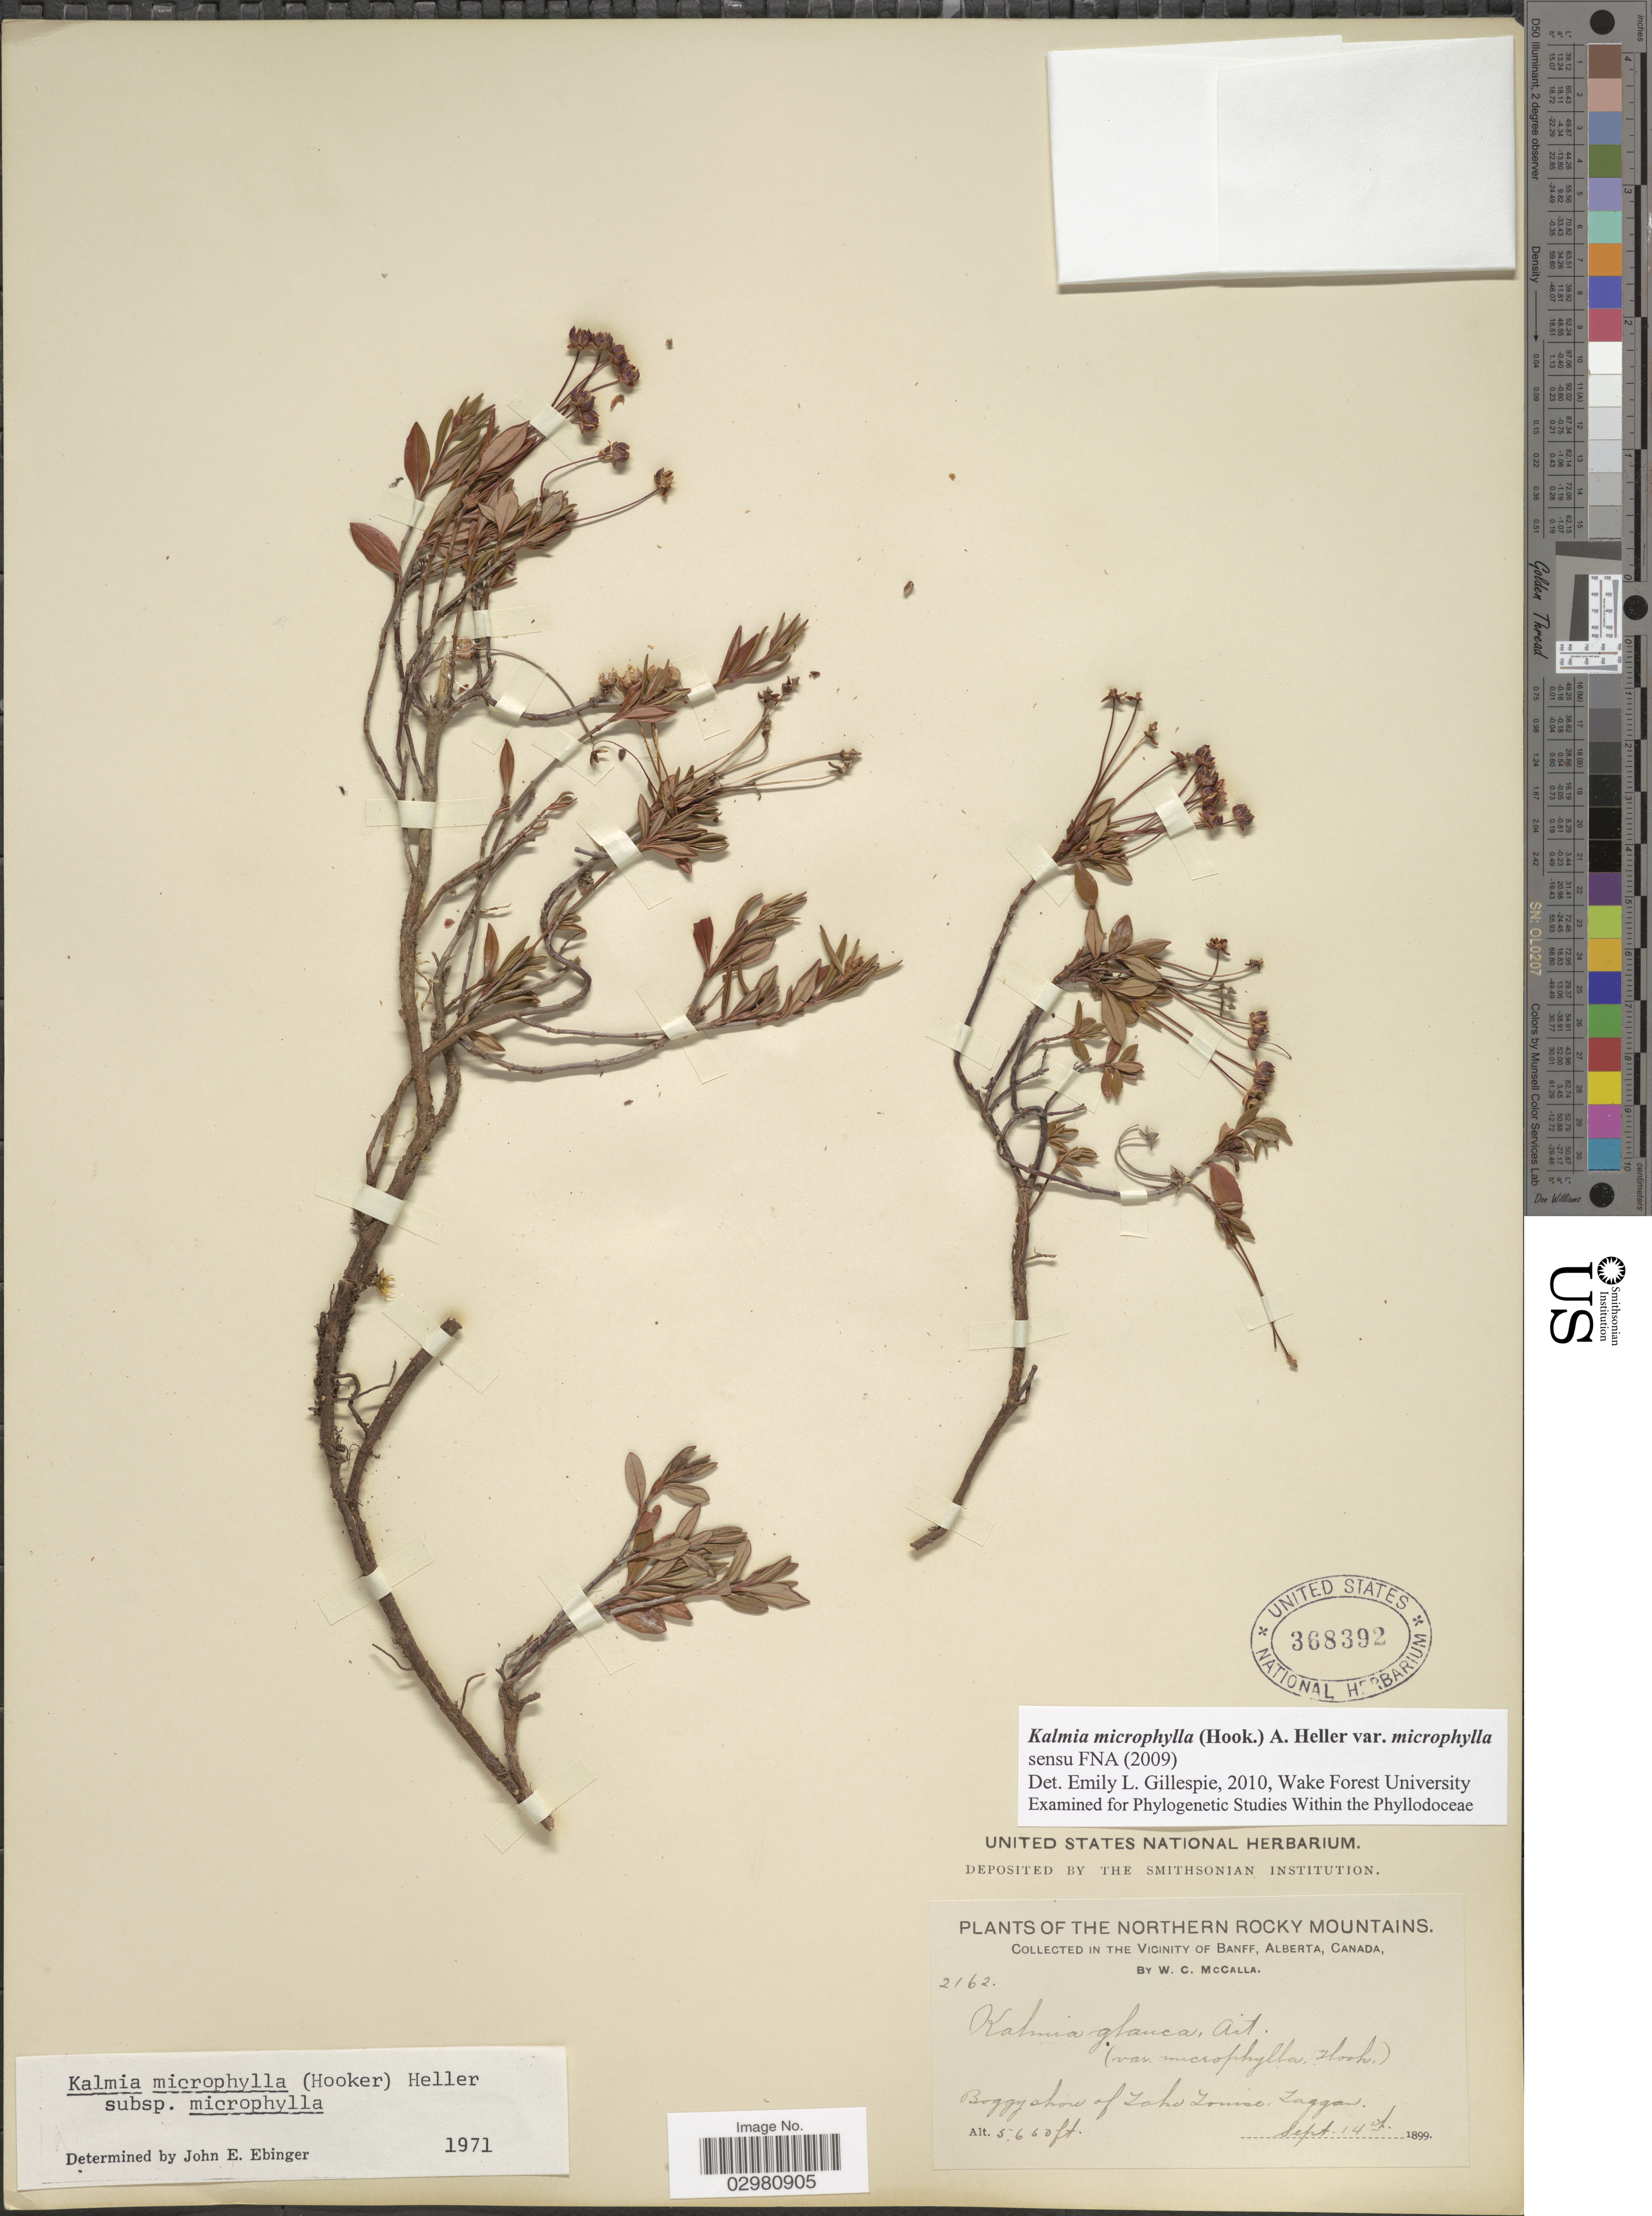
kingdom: Plantae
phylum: Tracheophyta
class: Magnoliopsida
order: Ericales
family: Ericaceae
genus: Kalmia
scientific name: Kalmia microphylla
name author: (Hook.) A. Heller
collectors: W. McCalla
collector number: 2162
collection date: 1899-09-14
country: Canada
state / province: Alberta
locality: Northern Rocky Mountains. Vicinity of Banff. Lake Louise, Loggan.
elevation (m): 1722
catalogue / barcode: US 368392